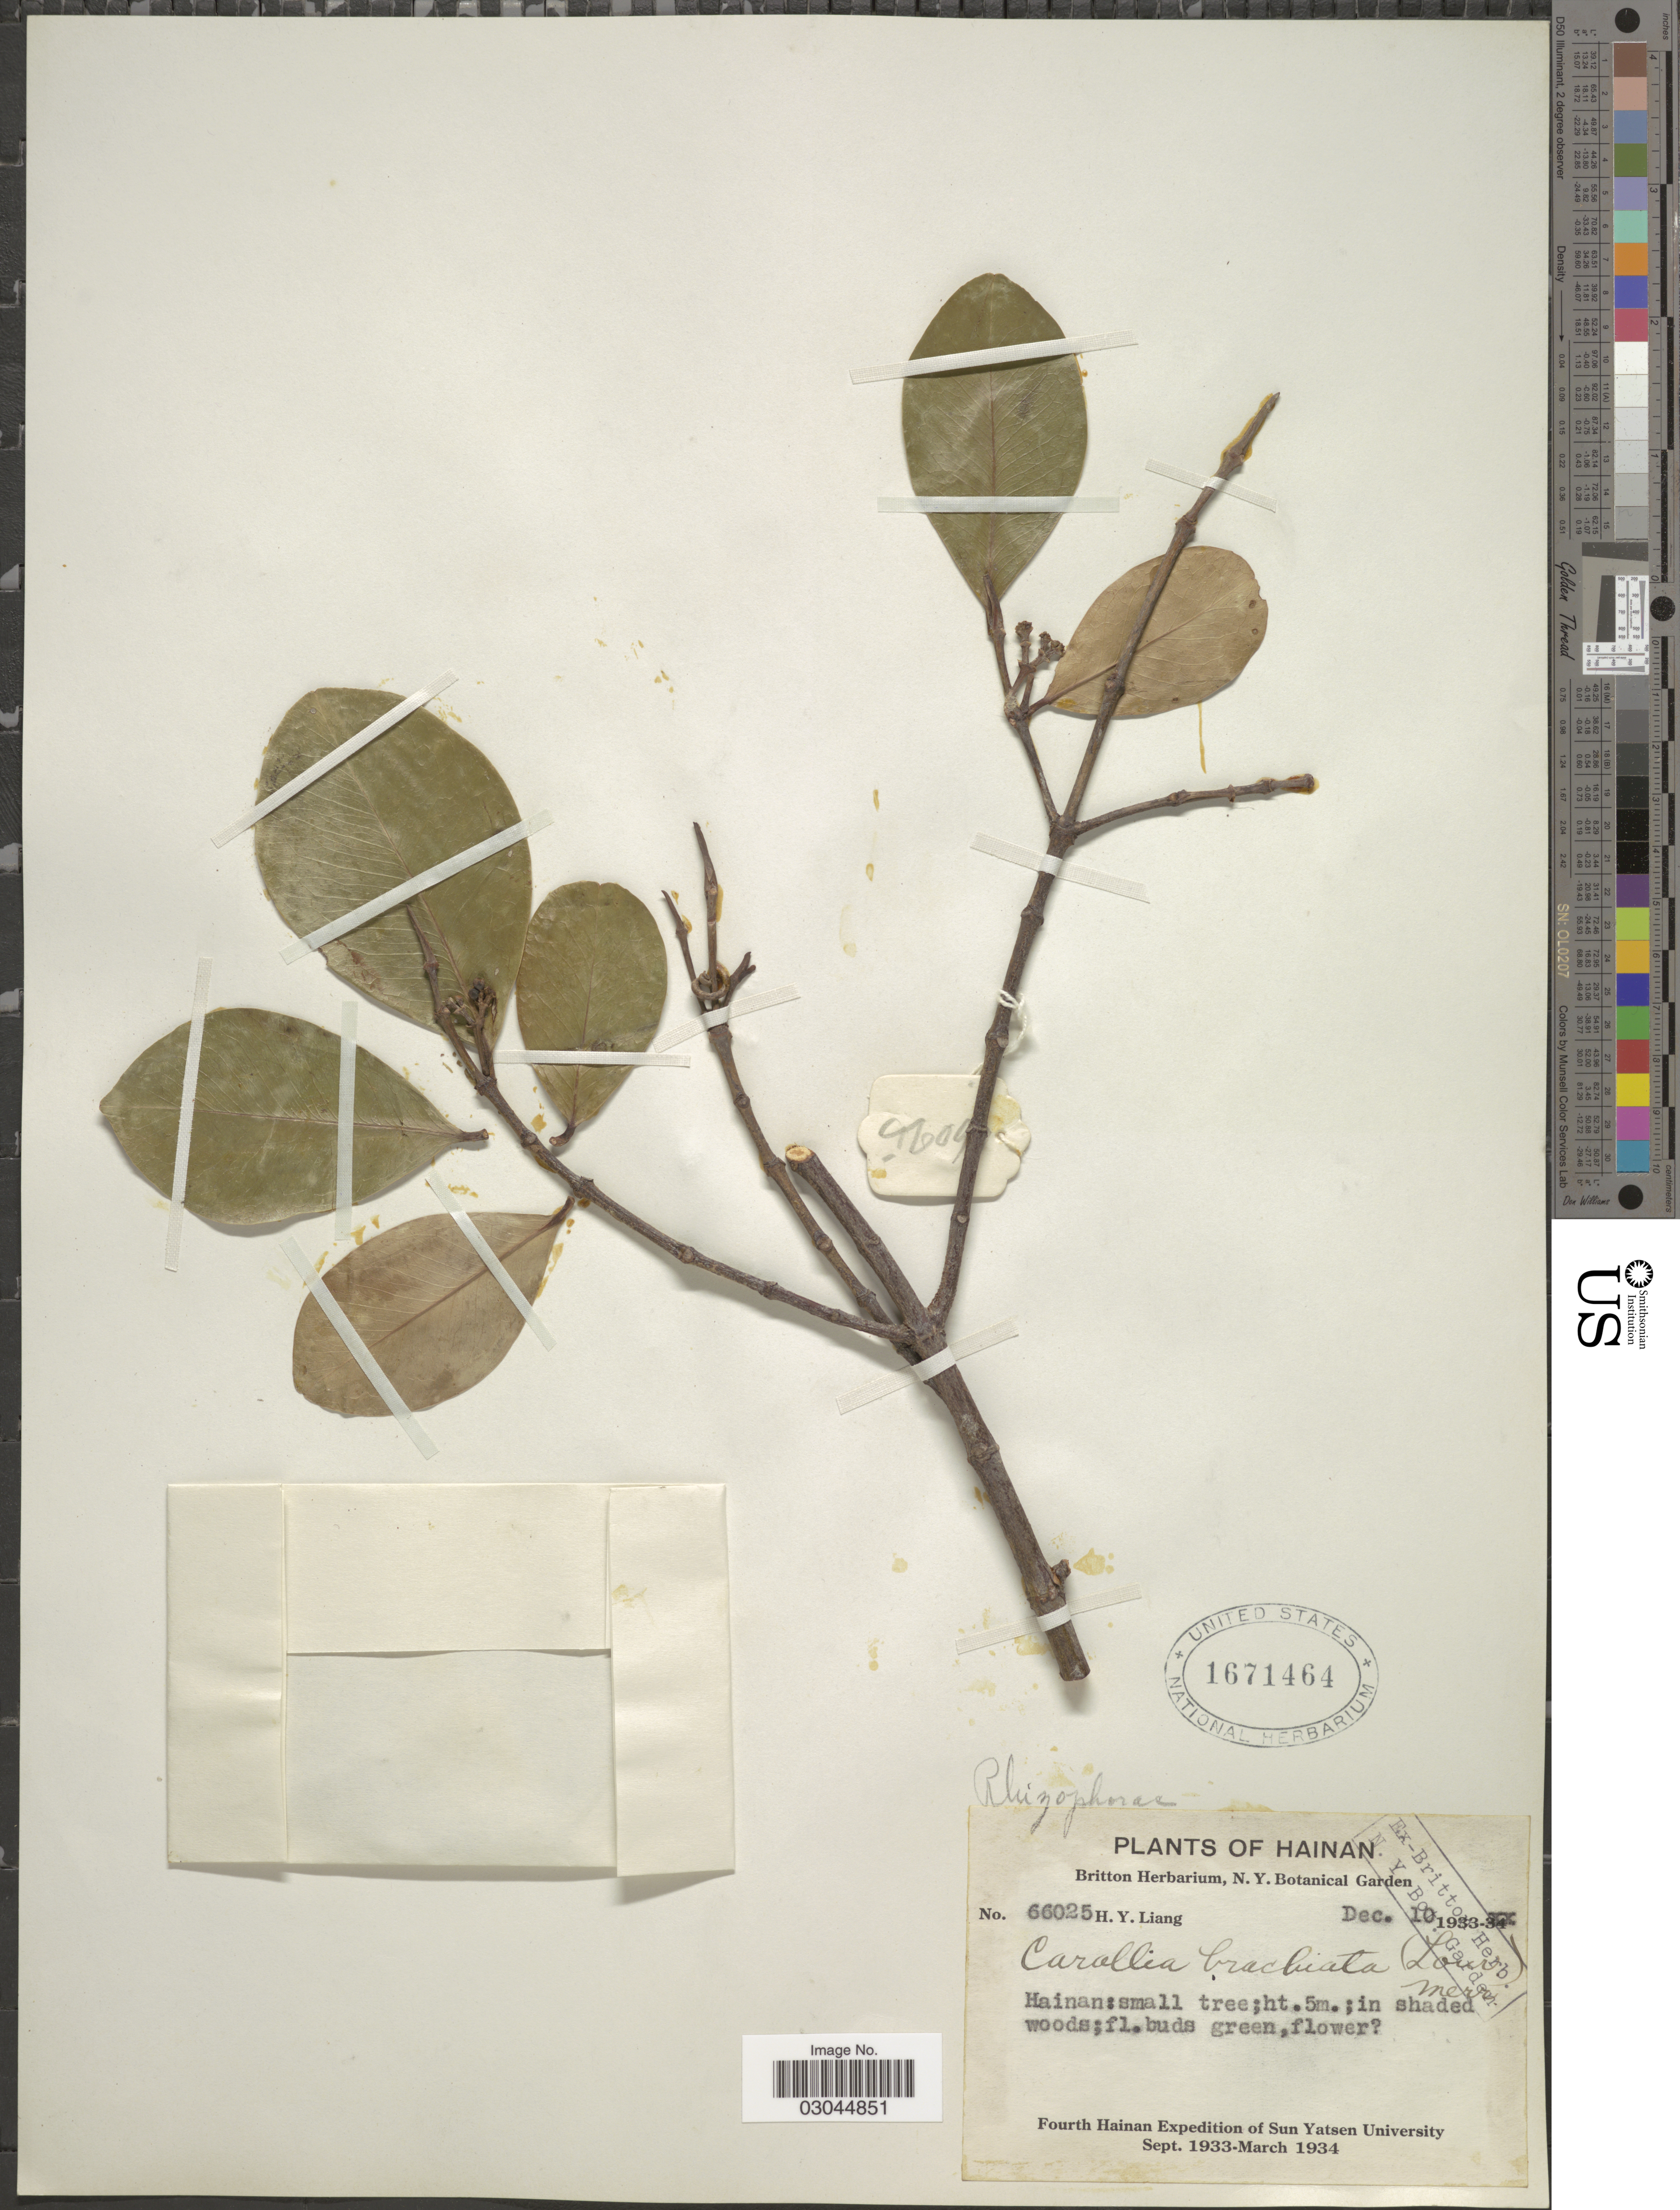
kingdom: Plantae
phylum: Tracheophyta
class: Magnoliopsida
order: Malpighiales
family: Rhizophoraceae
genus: Carallia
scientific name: Carallia brachiata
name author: (Lour.) Merr.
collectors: H. Y. Liang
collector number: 66025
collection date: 1933-12-10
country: China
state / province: Hainan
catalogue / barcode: US 1671464